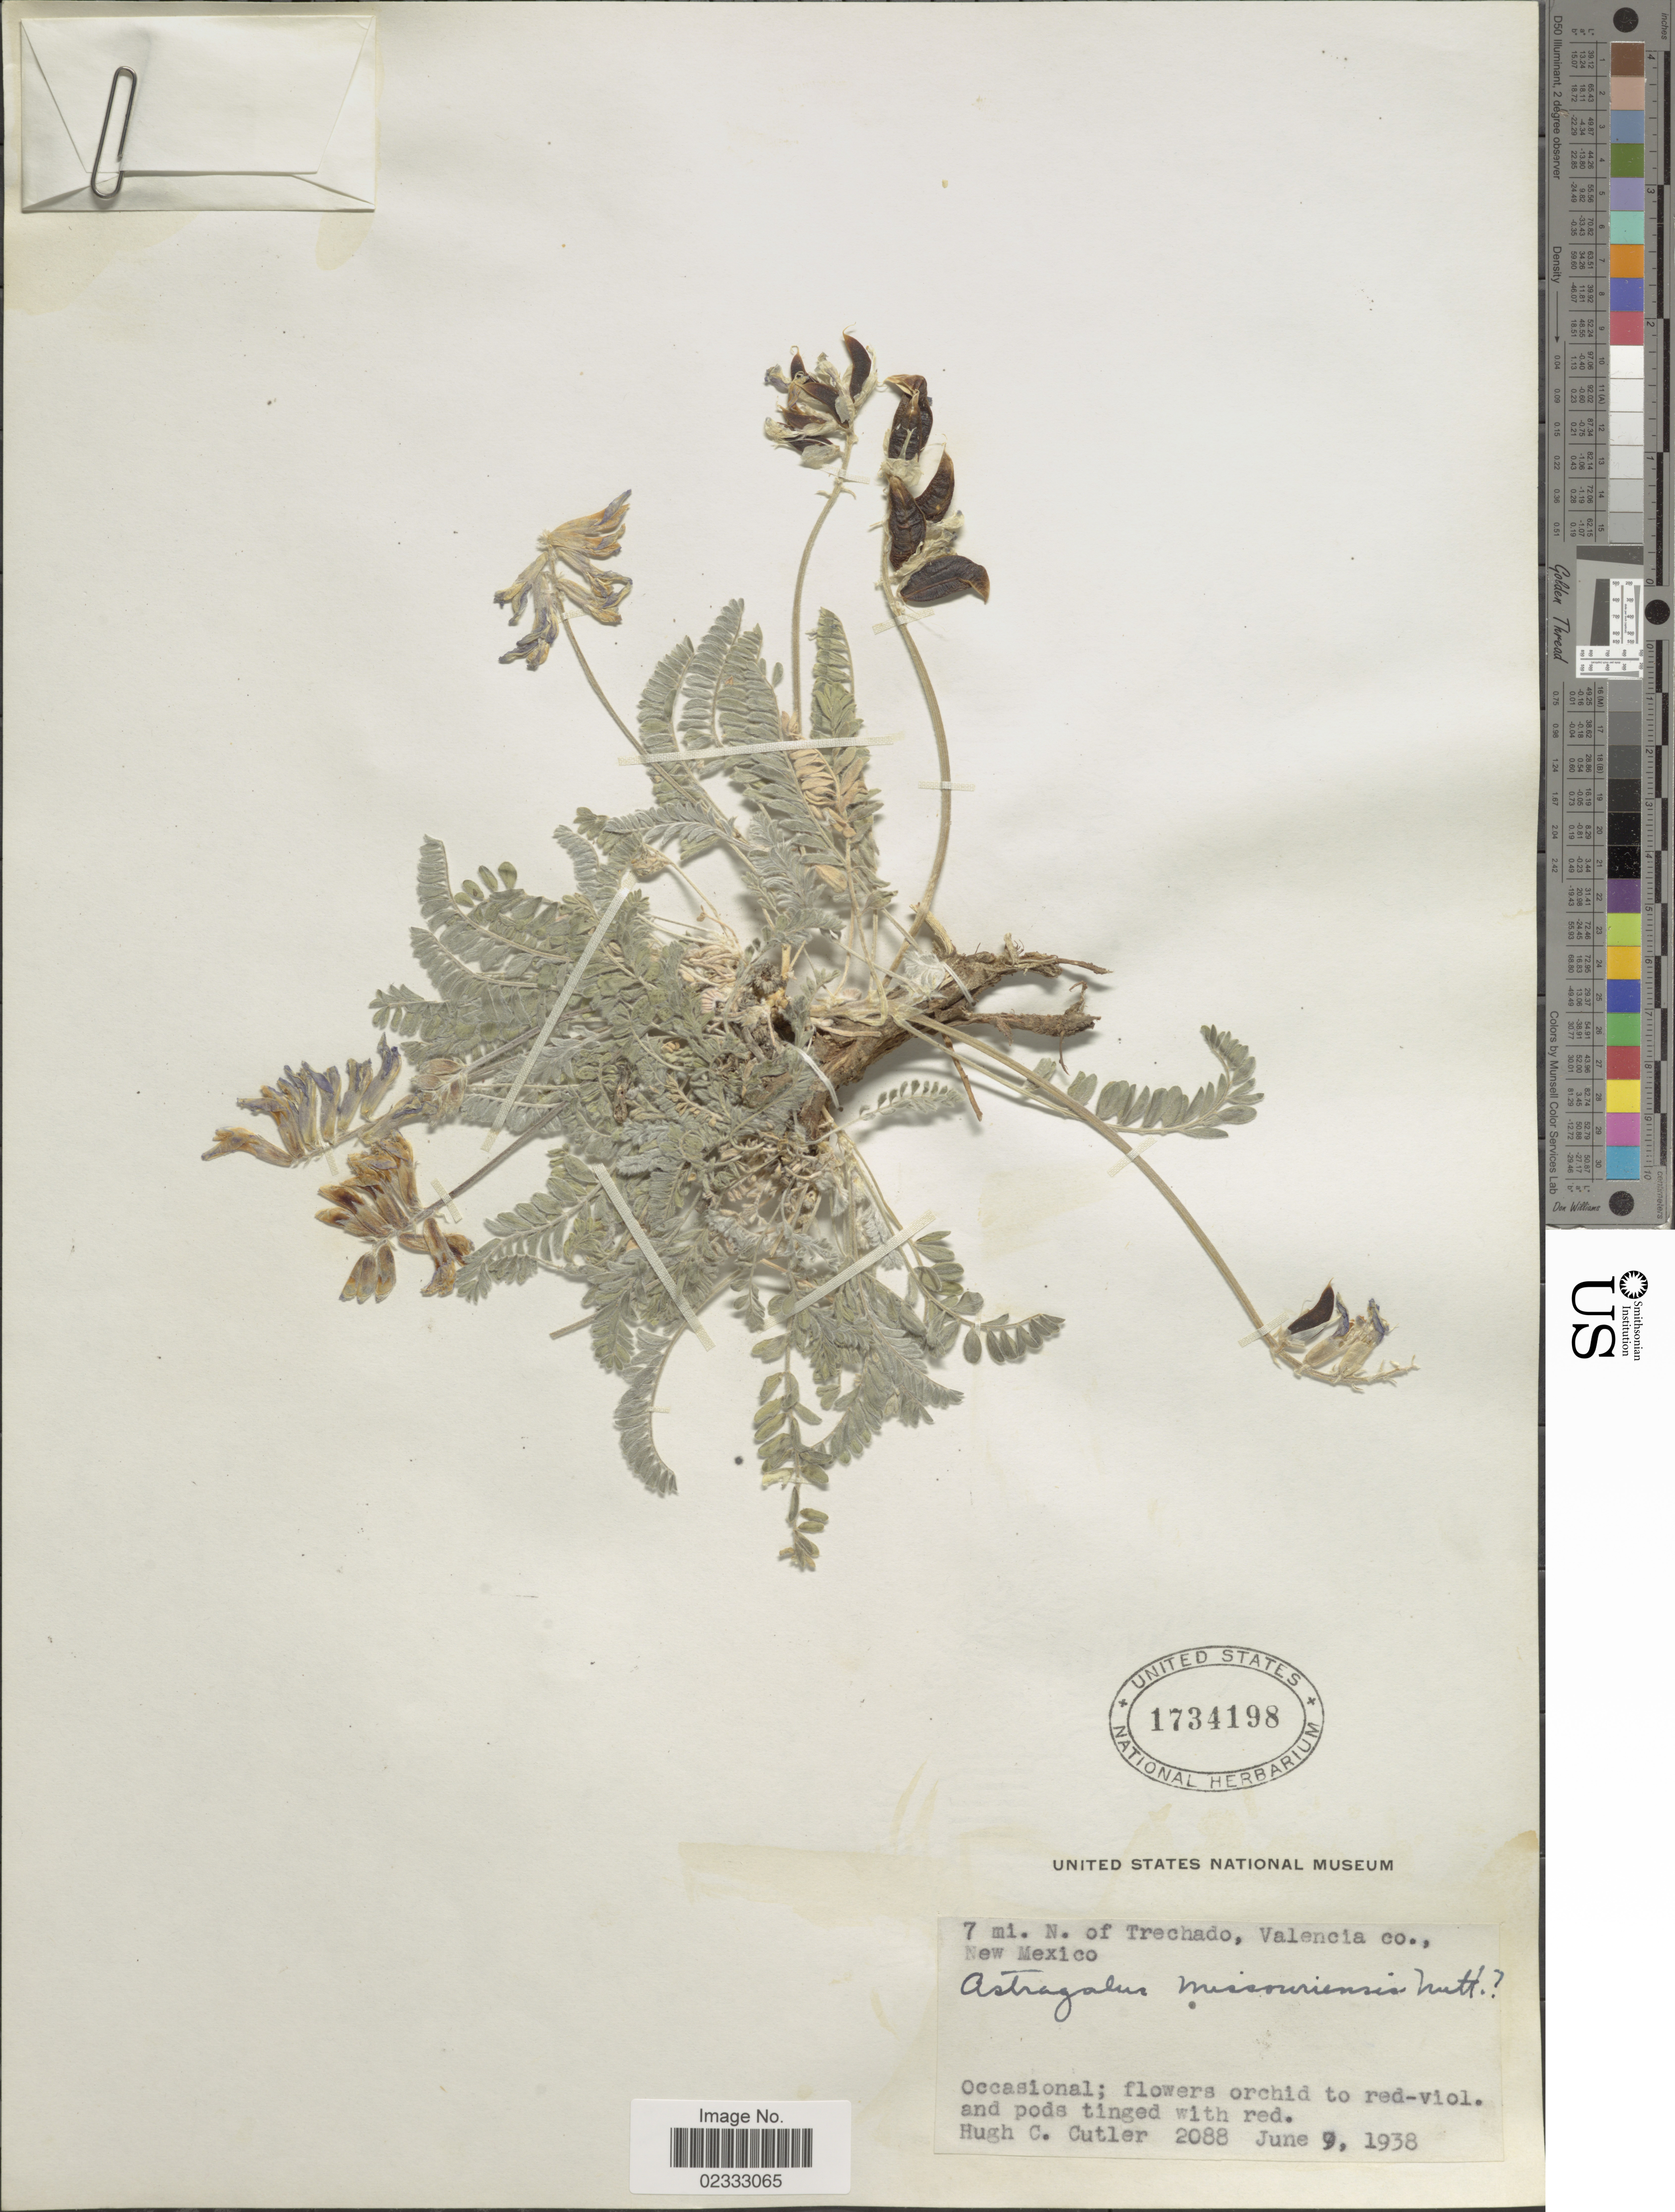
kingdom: Plantae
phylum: Tracheophyta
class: Magnoliopsida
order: Fabales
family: Fabaceae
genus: Astragalus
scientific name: Astragalus missouriensis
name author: Nutt.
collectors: H. C. Cutler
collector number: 2088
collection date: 1938-06-09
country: United States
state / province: New Mexico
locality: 7 mi. N. of Trechado, Valencia Co., New Mexico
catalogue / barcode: US 1734198